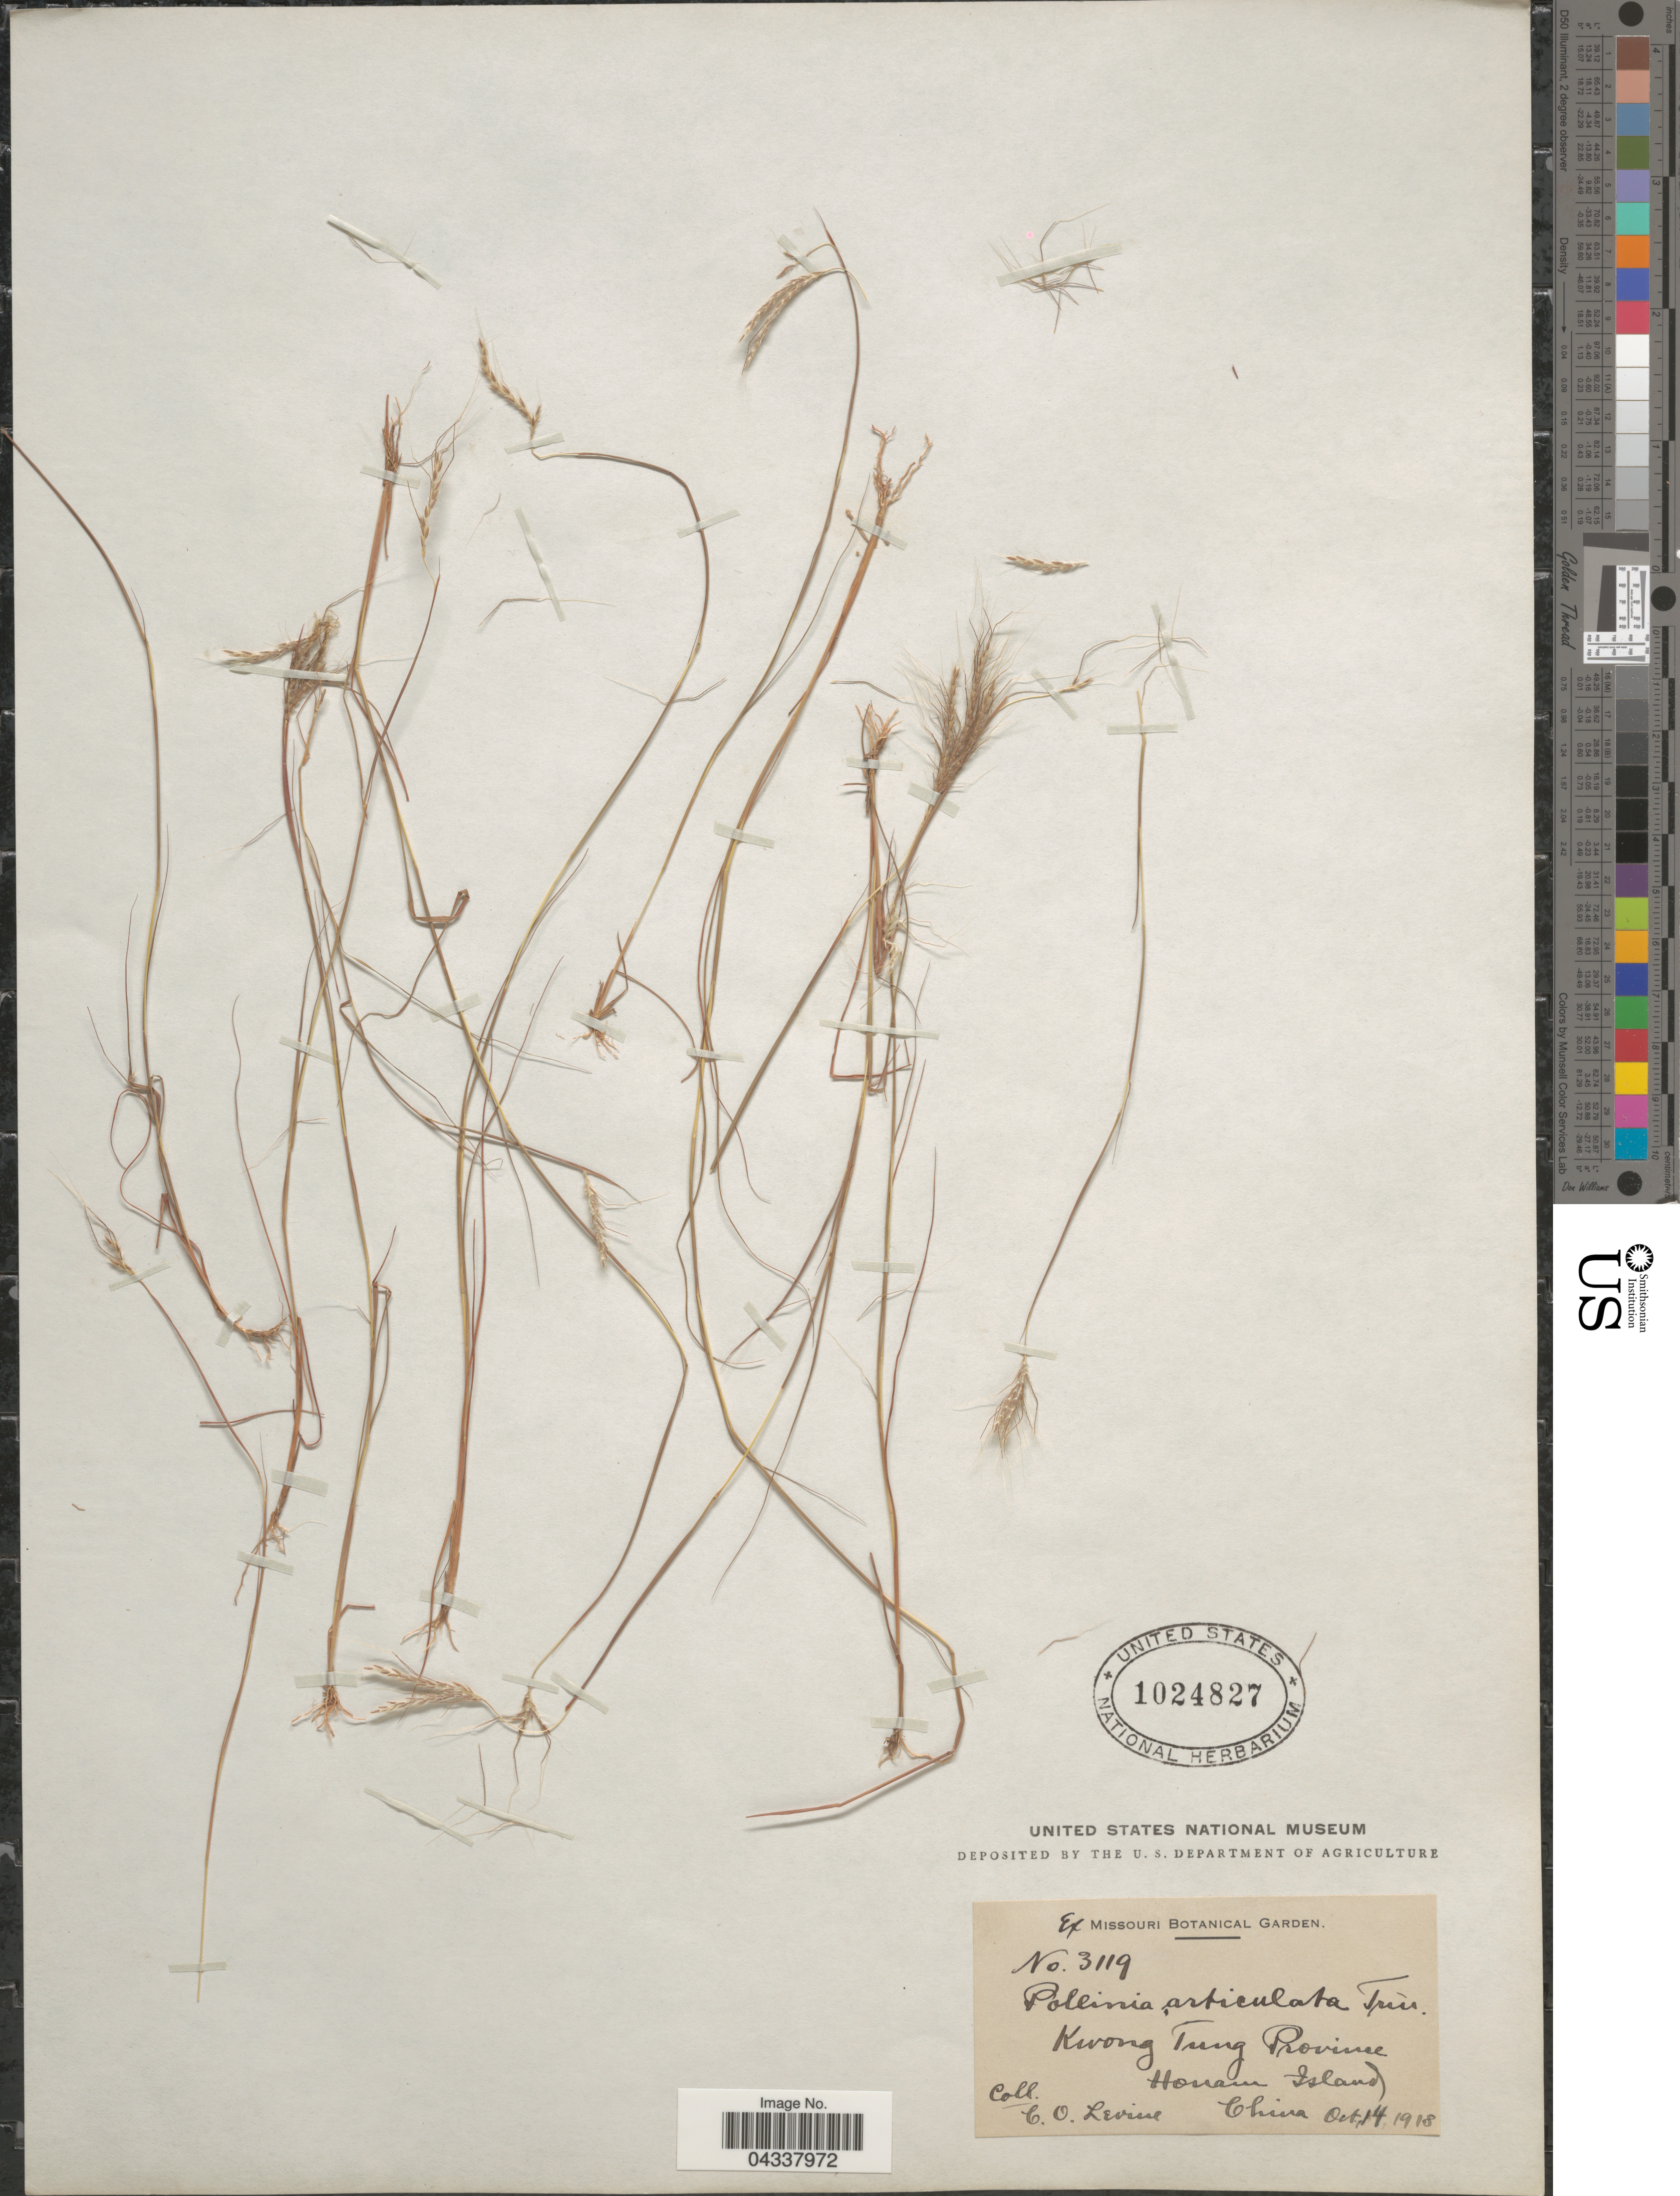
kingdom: Plantae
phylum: Tracheophyta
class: Liliopsida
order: Poales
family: Poaceae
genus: Pseudopogonatherum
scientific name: Pseudopogonatherum contortum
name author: A. Camus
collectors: C. O. Levine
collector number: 3119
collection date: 1918-10-14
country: China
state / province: Guangdong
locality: Kwong Tung Province. Honam Island.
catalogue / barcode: US 1024827